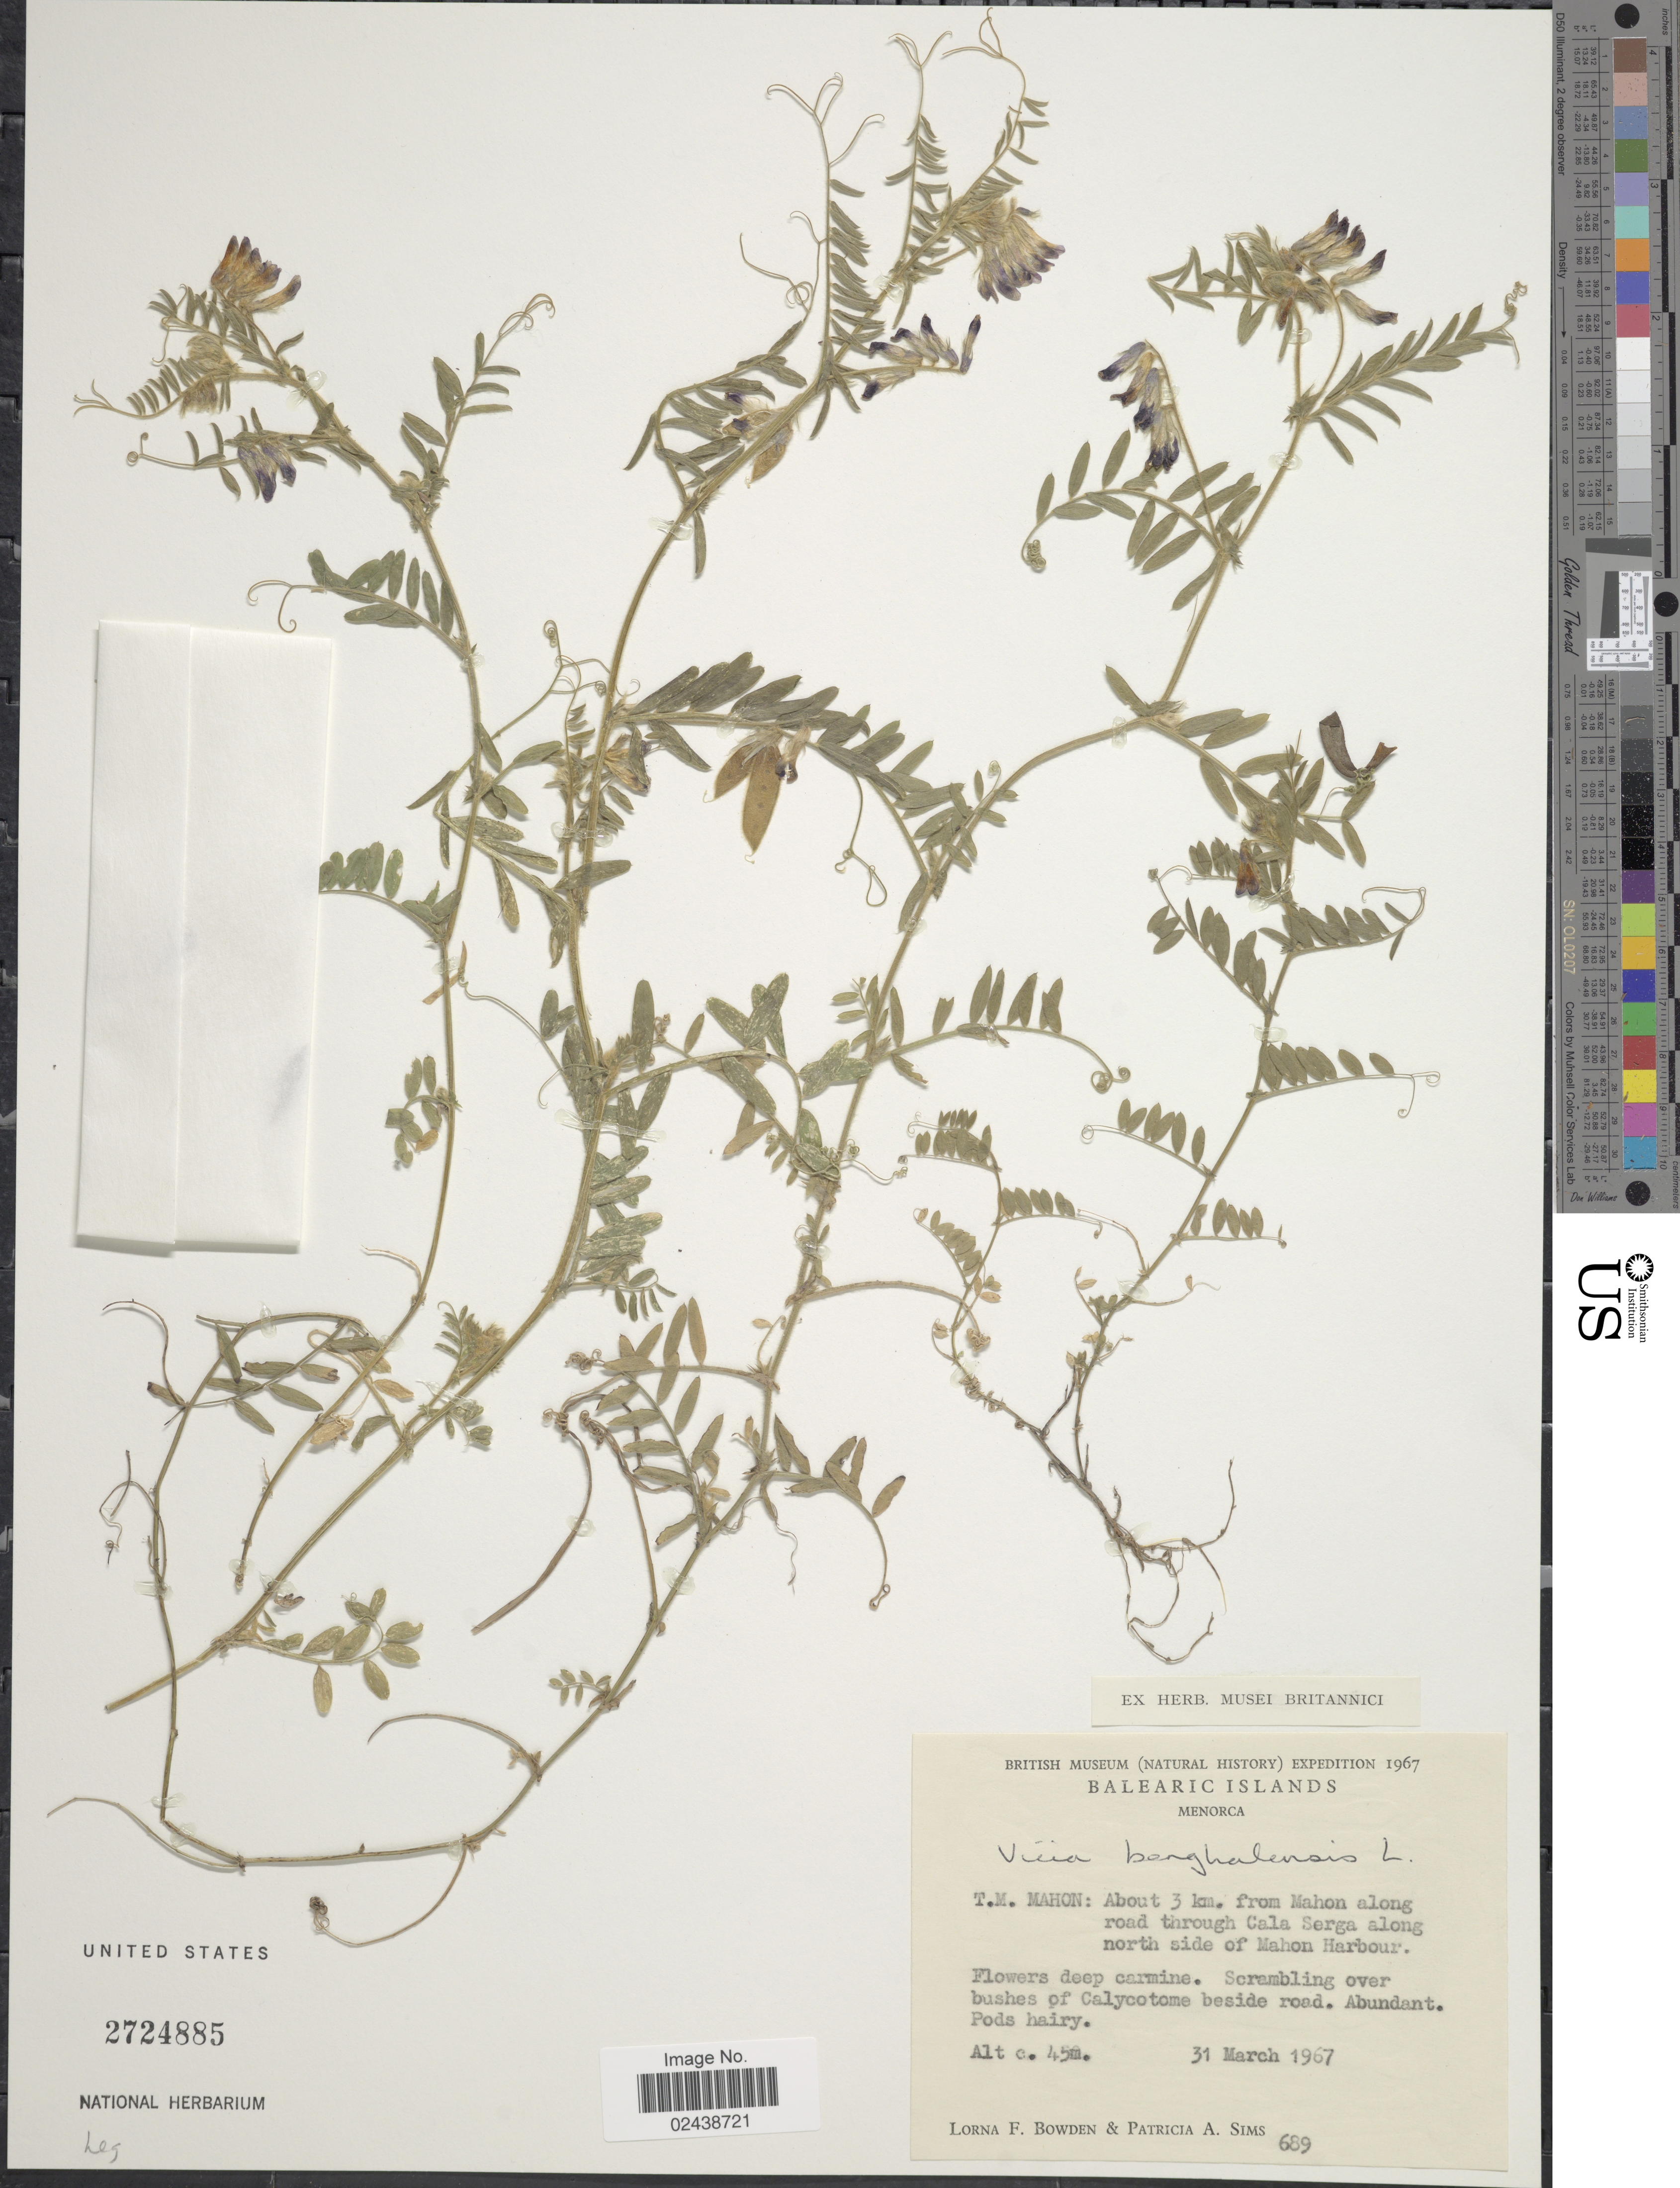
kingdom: Plantae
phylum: Tracheophyta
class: Magnoliopsida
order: Fabales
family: Fabaceae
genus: Vicia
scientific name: Vicia benghalensis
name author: L.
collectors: L. F. Bowden & P. A. Sims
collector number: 689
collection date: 1967-03-31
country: Spain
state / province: Islas Baleares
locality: Balearic Islands. Menorca. T. M. Mahon: About 3 km. from Mahon along road through Cala Serga along north side of Mahon Harbour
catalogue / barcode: US 2724885